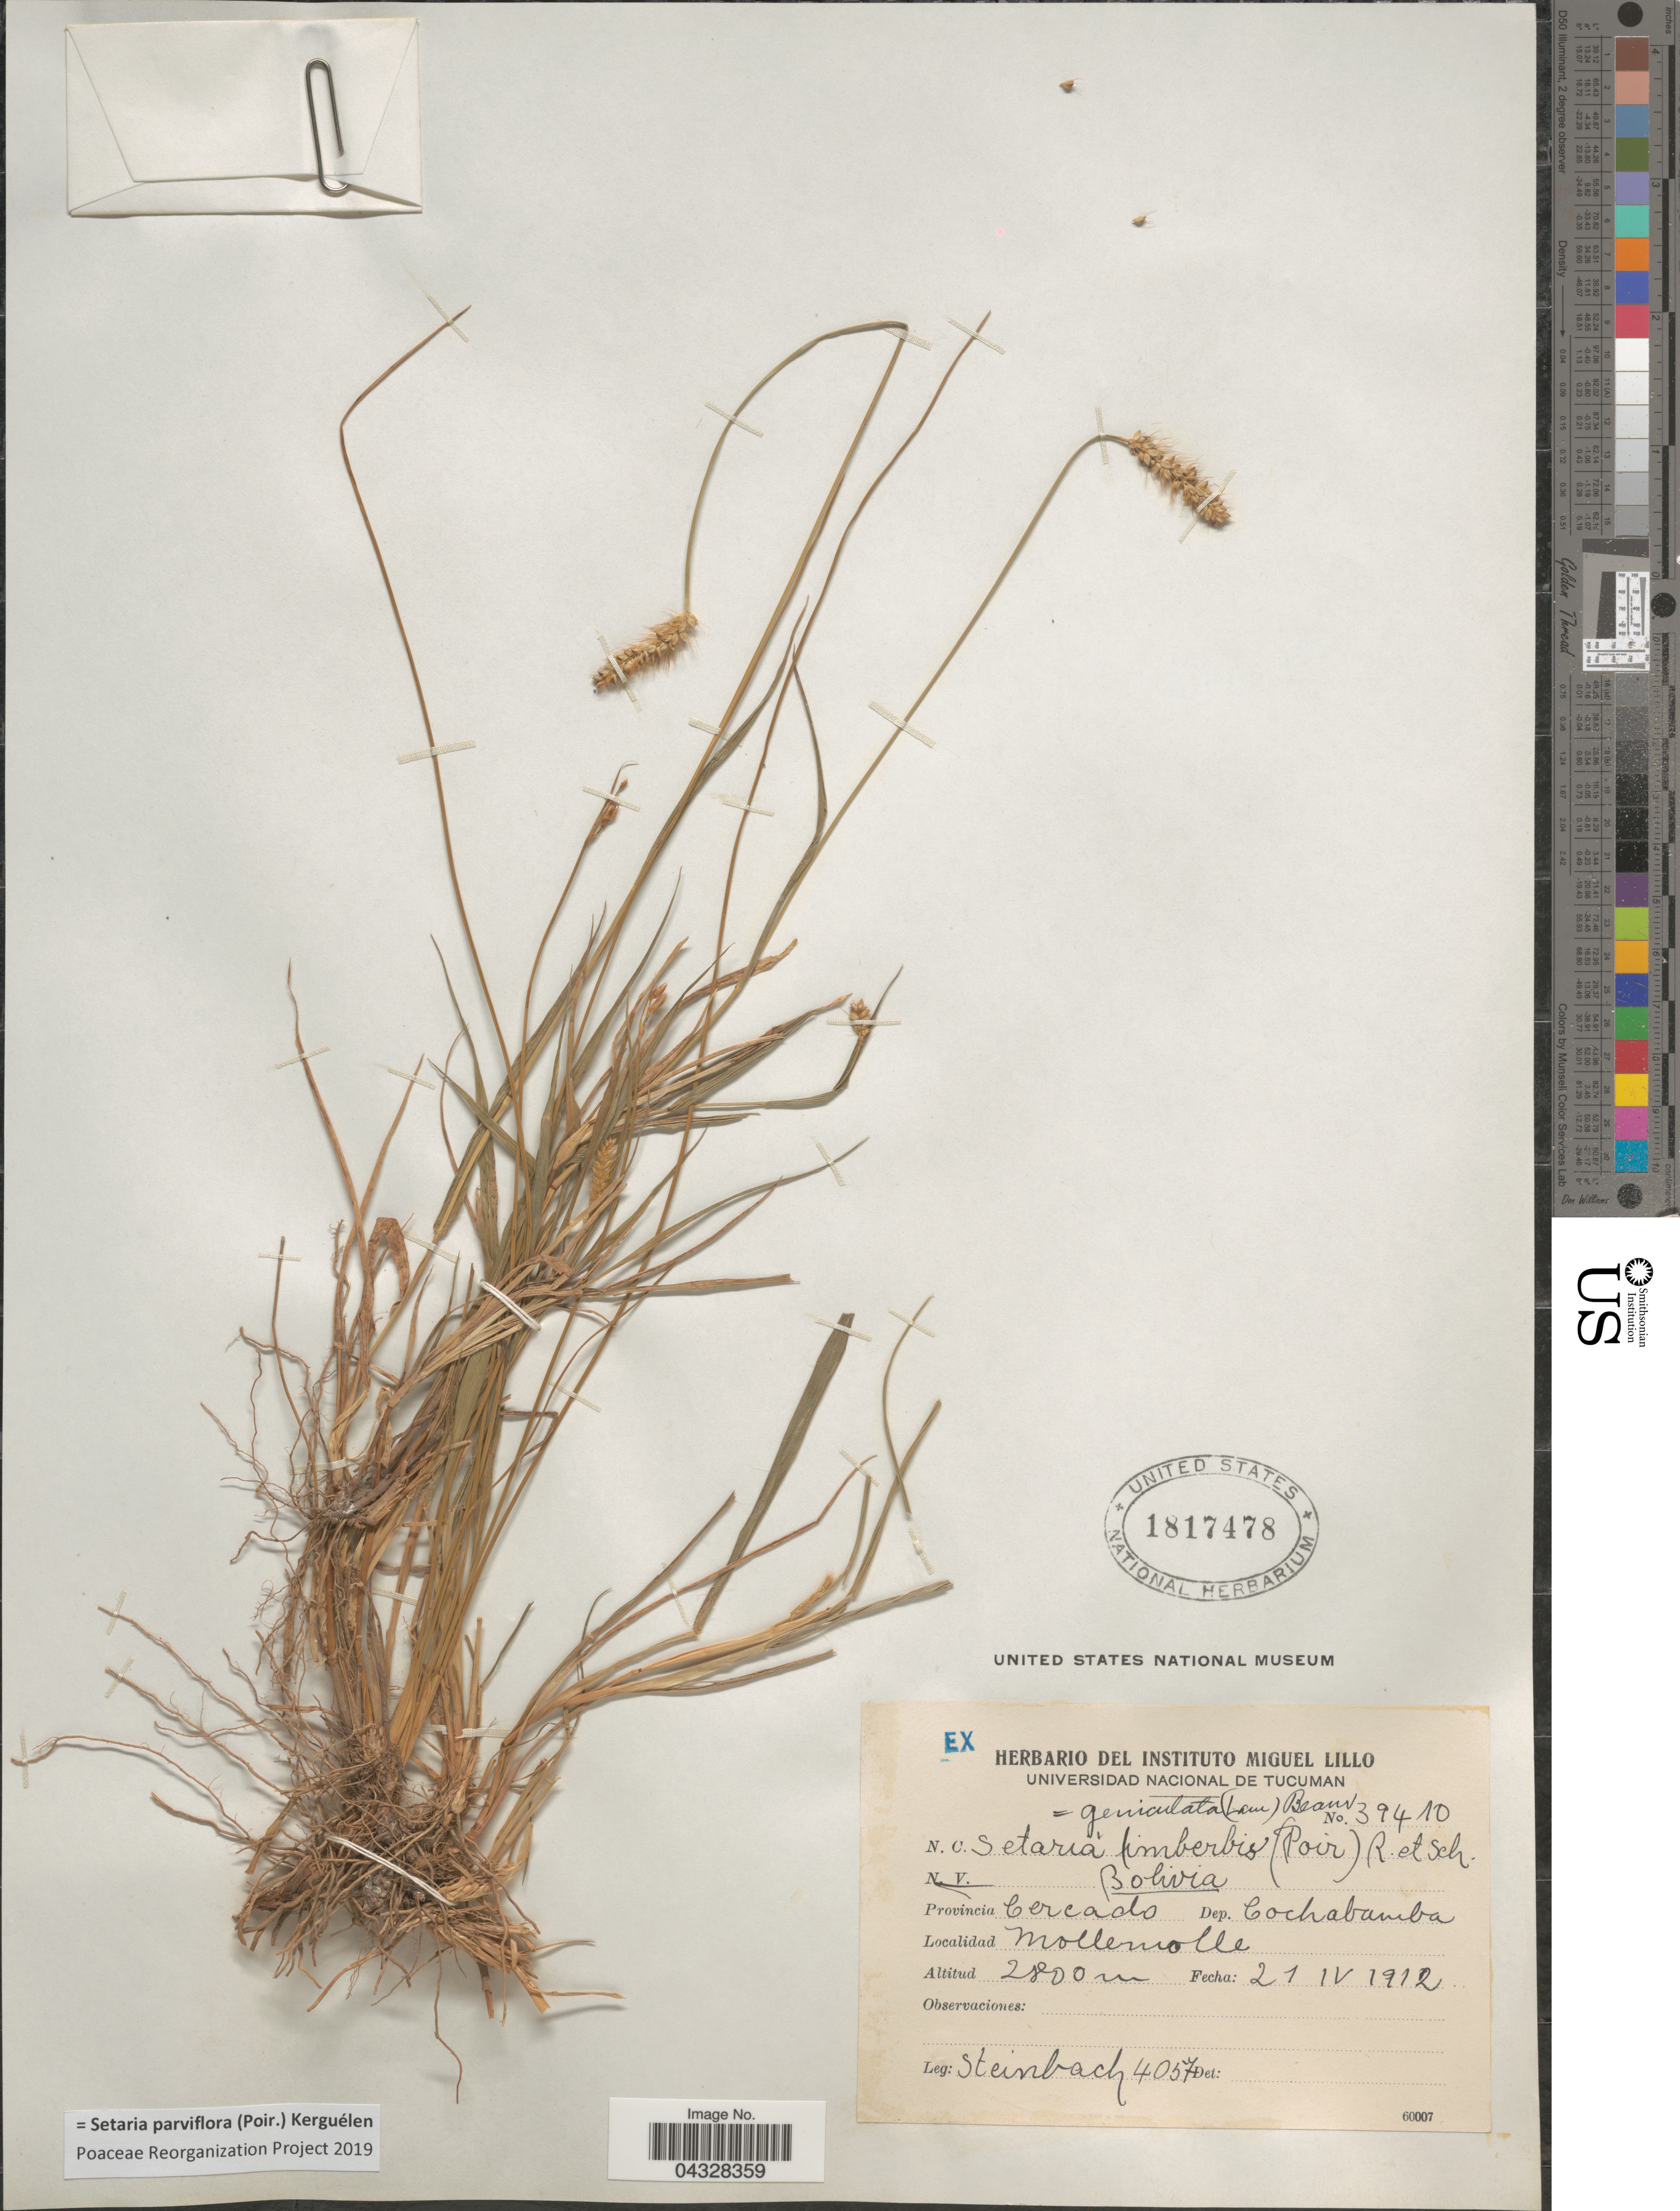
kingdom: Plantae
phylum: Tracheophyta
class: Liliopsida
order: Poales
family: Poaceae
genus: Setaria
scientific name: Setaria parviflora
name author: (Poir.) Kerguélen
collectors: Steinbach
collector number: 4057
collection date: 1912-04-21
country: Bolivia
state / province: Cochabamba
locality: Provincia Cercado. Mollemolle.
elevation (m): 2800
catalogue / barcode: US 1817478